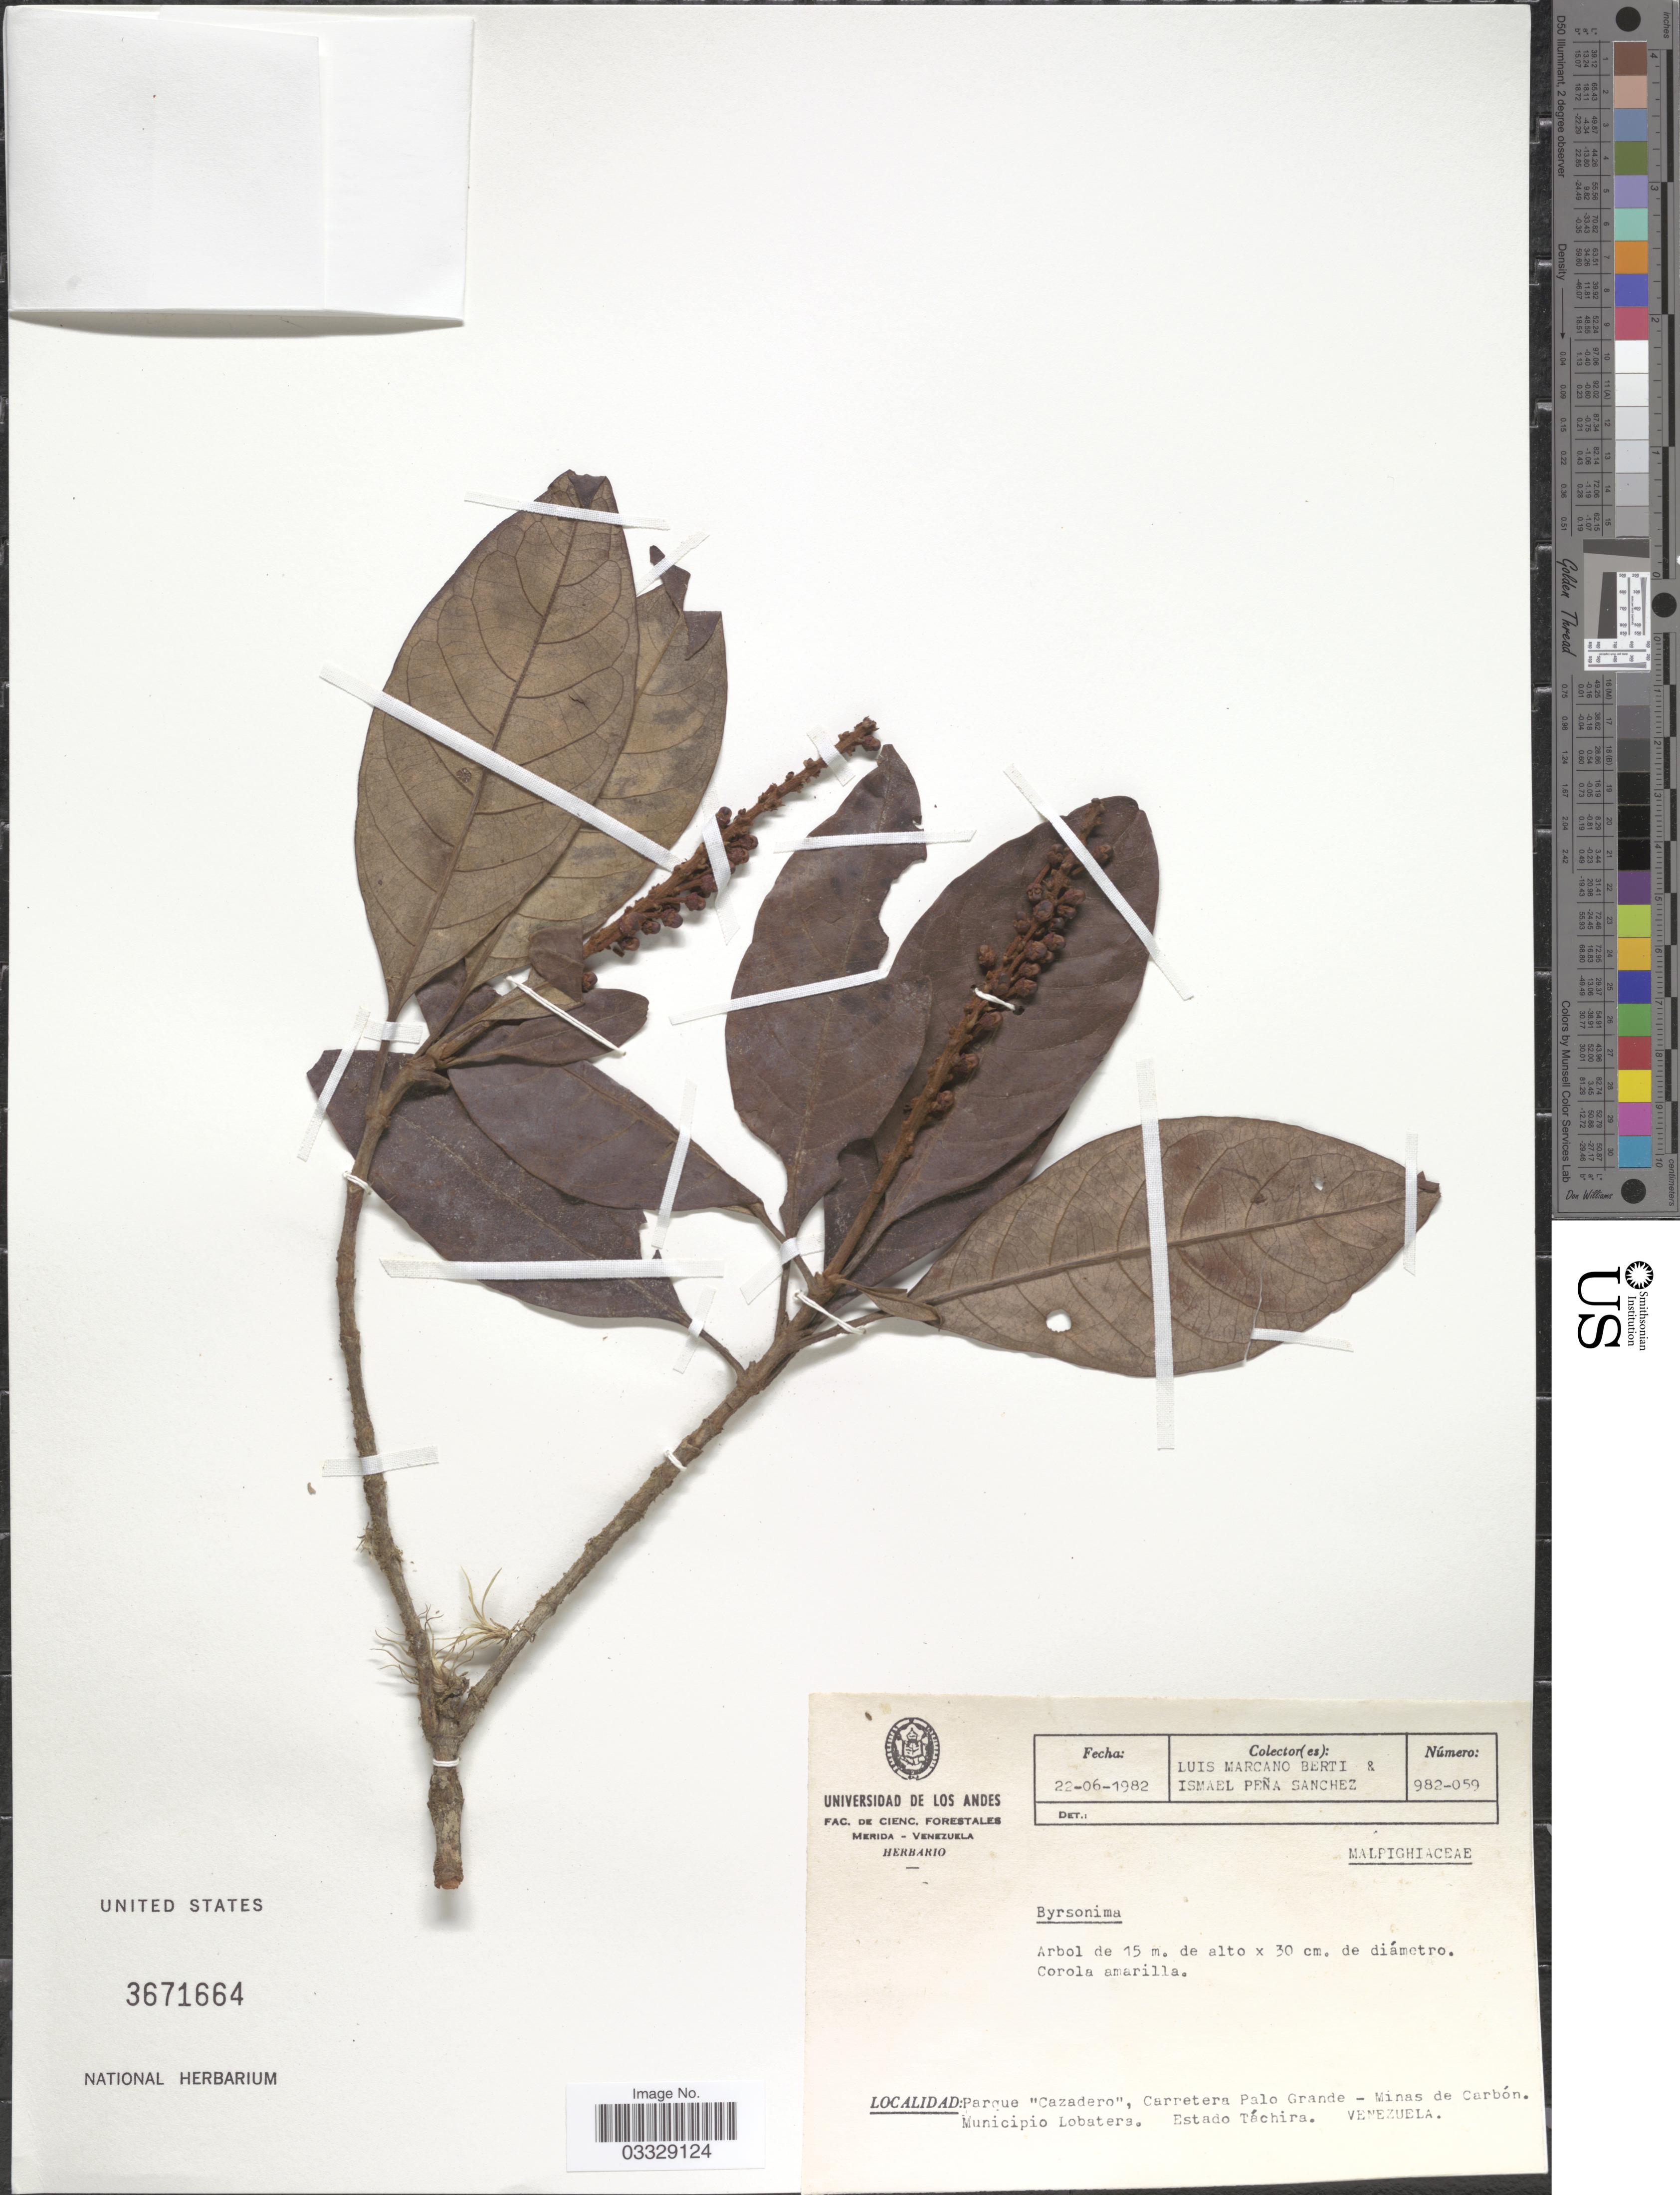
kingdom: Plantae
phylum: Tracheophyta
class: Magnoliopsida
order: Malpighiales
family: Malpighiaceae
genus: Byrsonima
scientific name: Byrsonima sp.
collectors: L. Marcano-Berti & I. Peña S.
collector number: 982-059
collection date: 1982-06-22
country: Venezuela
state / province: Tachira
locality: Parque "Cazadero", Carretera Palo Grande- Minas de Carbón. Muncipio Lobatera.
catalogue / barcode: US 3671664